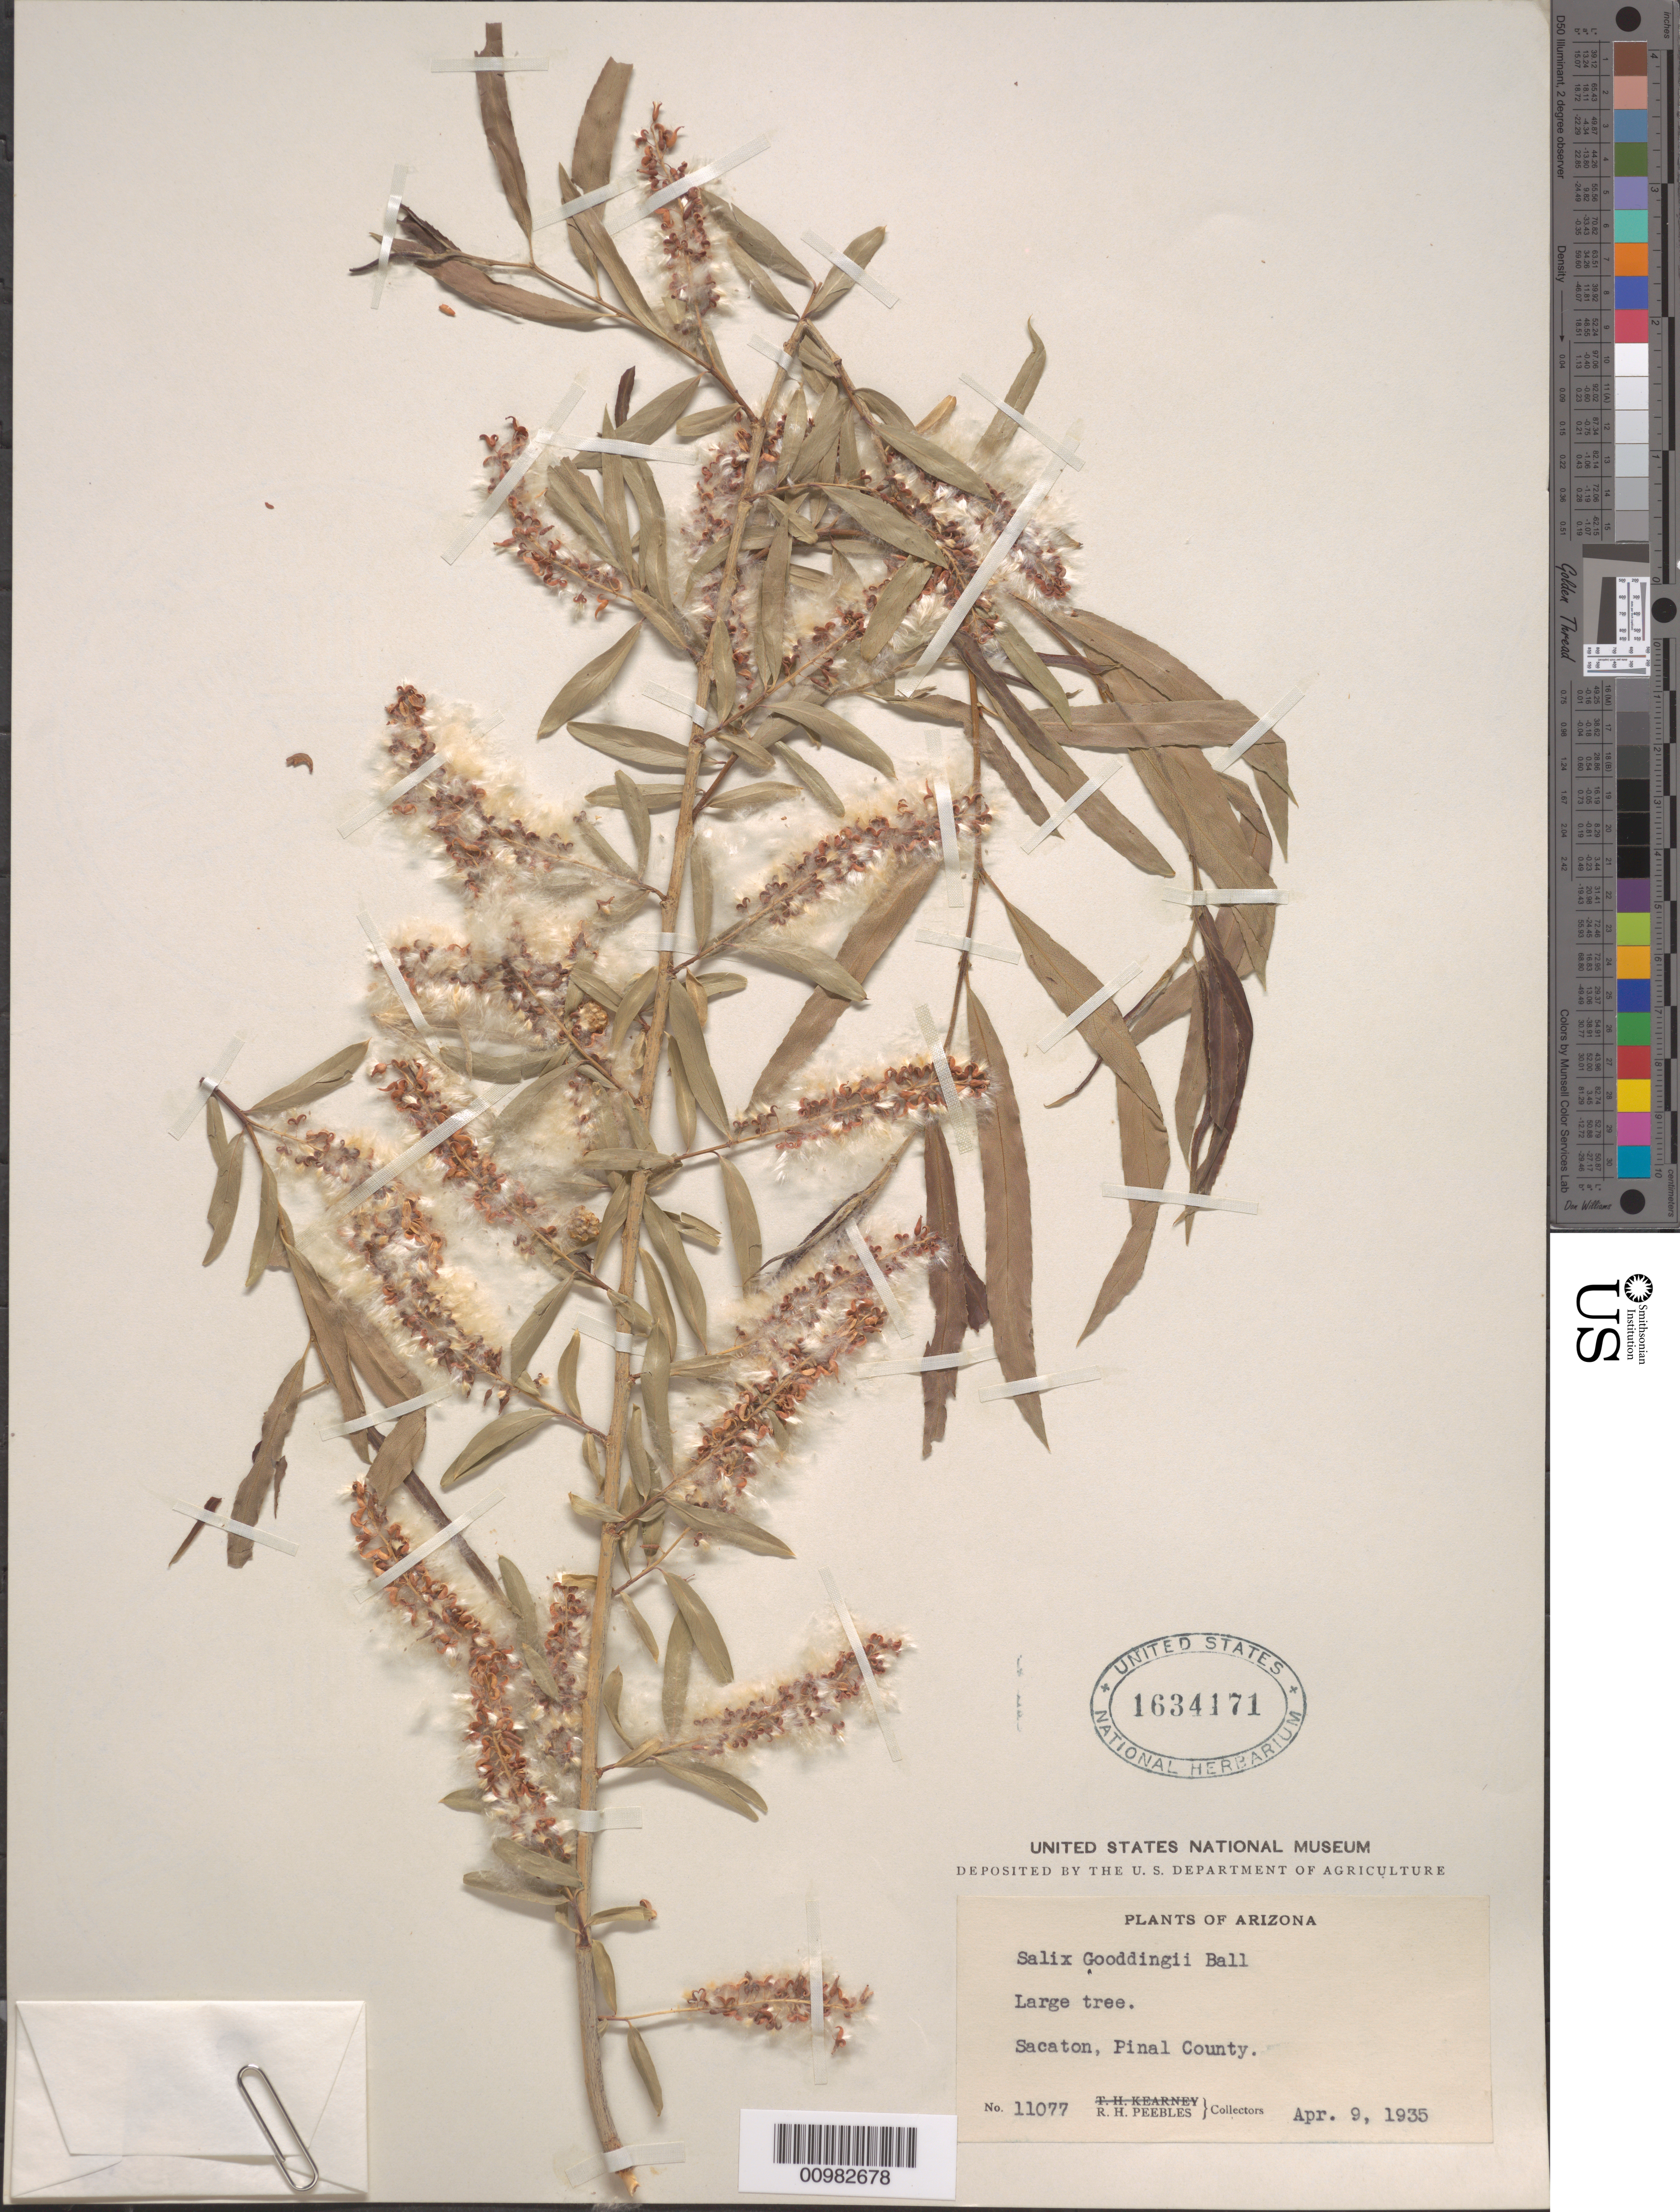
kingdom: Plantae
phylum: Tracheophyta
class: Magnoliopsida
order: Malpighiales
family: Salicaceae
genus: Salix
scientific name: Salix gooddingii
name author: C.R. Ball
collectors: R. H. Peebles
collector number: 11077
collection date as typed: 09 Apr 1935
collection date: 1935-04-09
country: United States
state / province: Arizona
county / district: Pinal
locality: sacaton.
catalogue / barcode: US 1634171